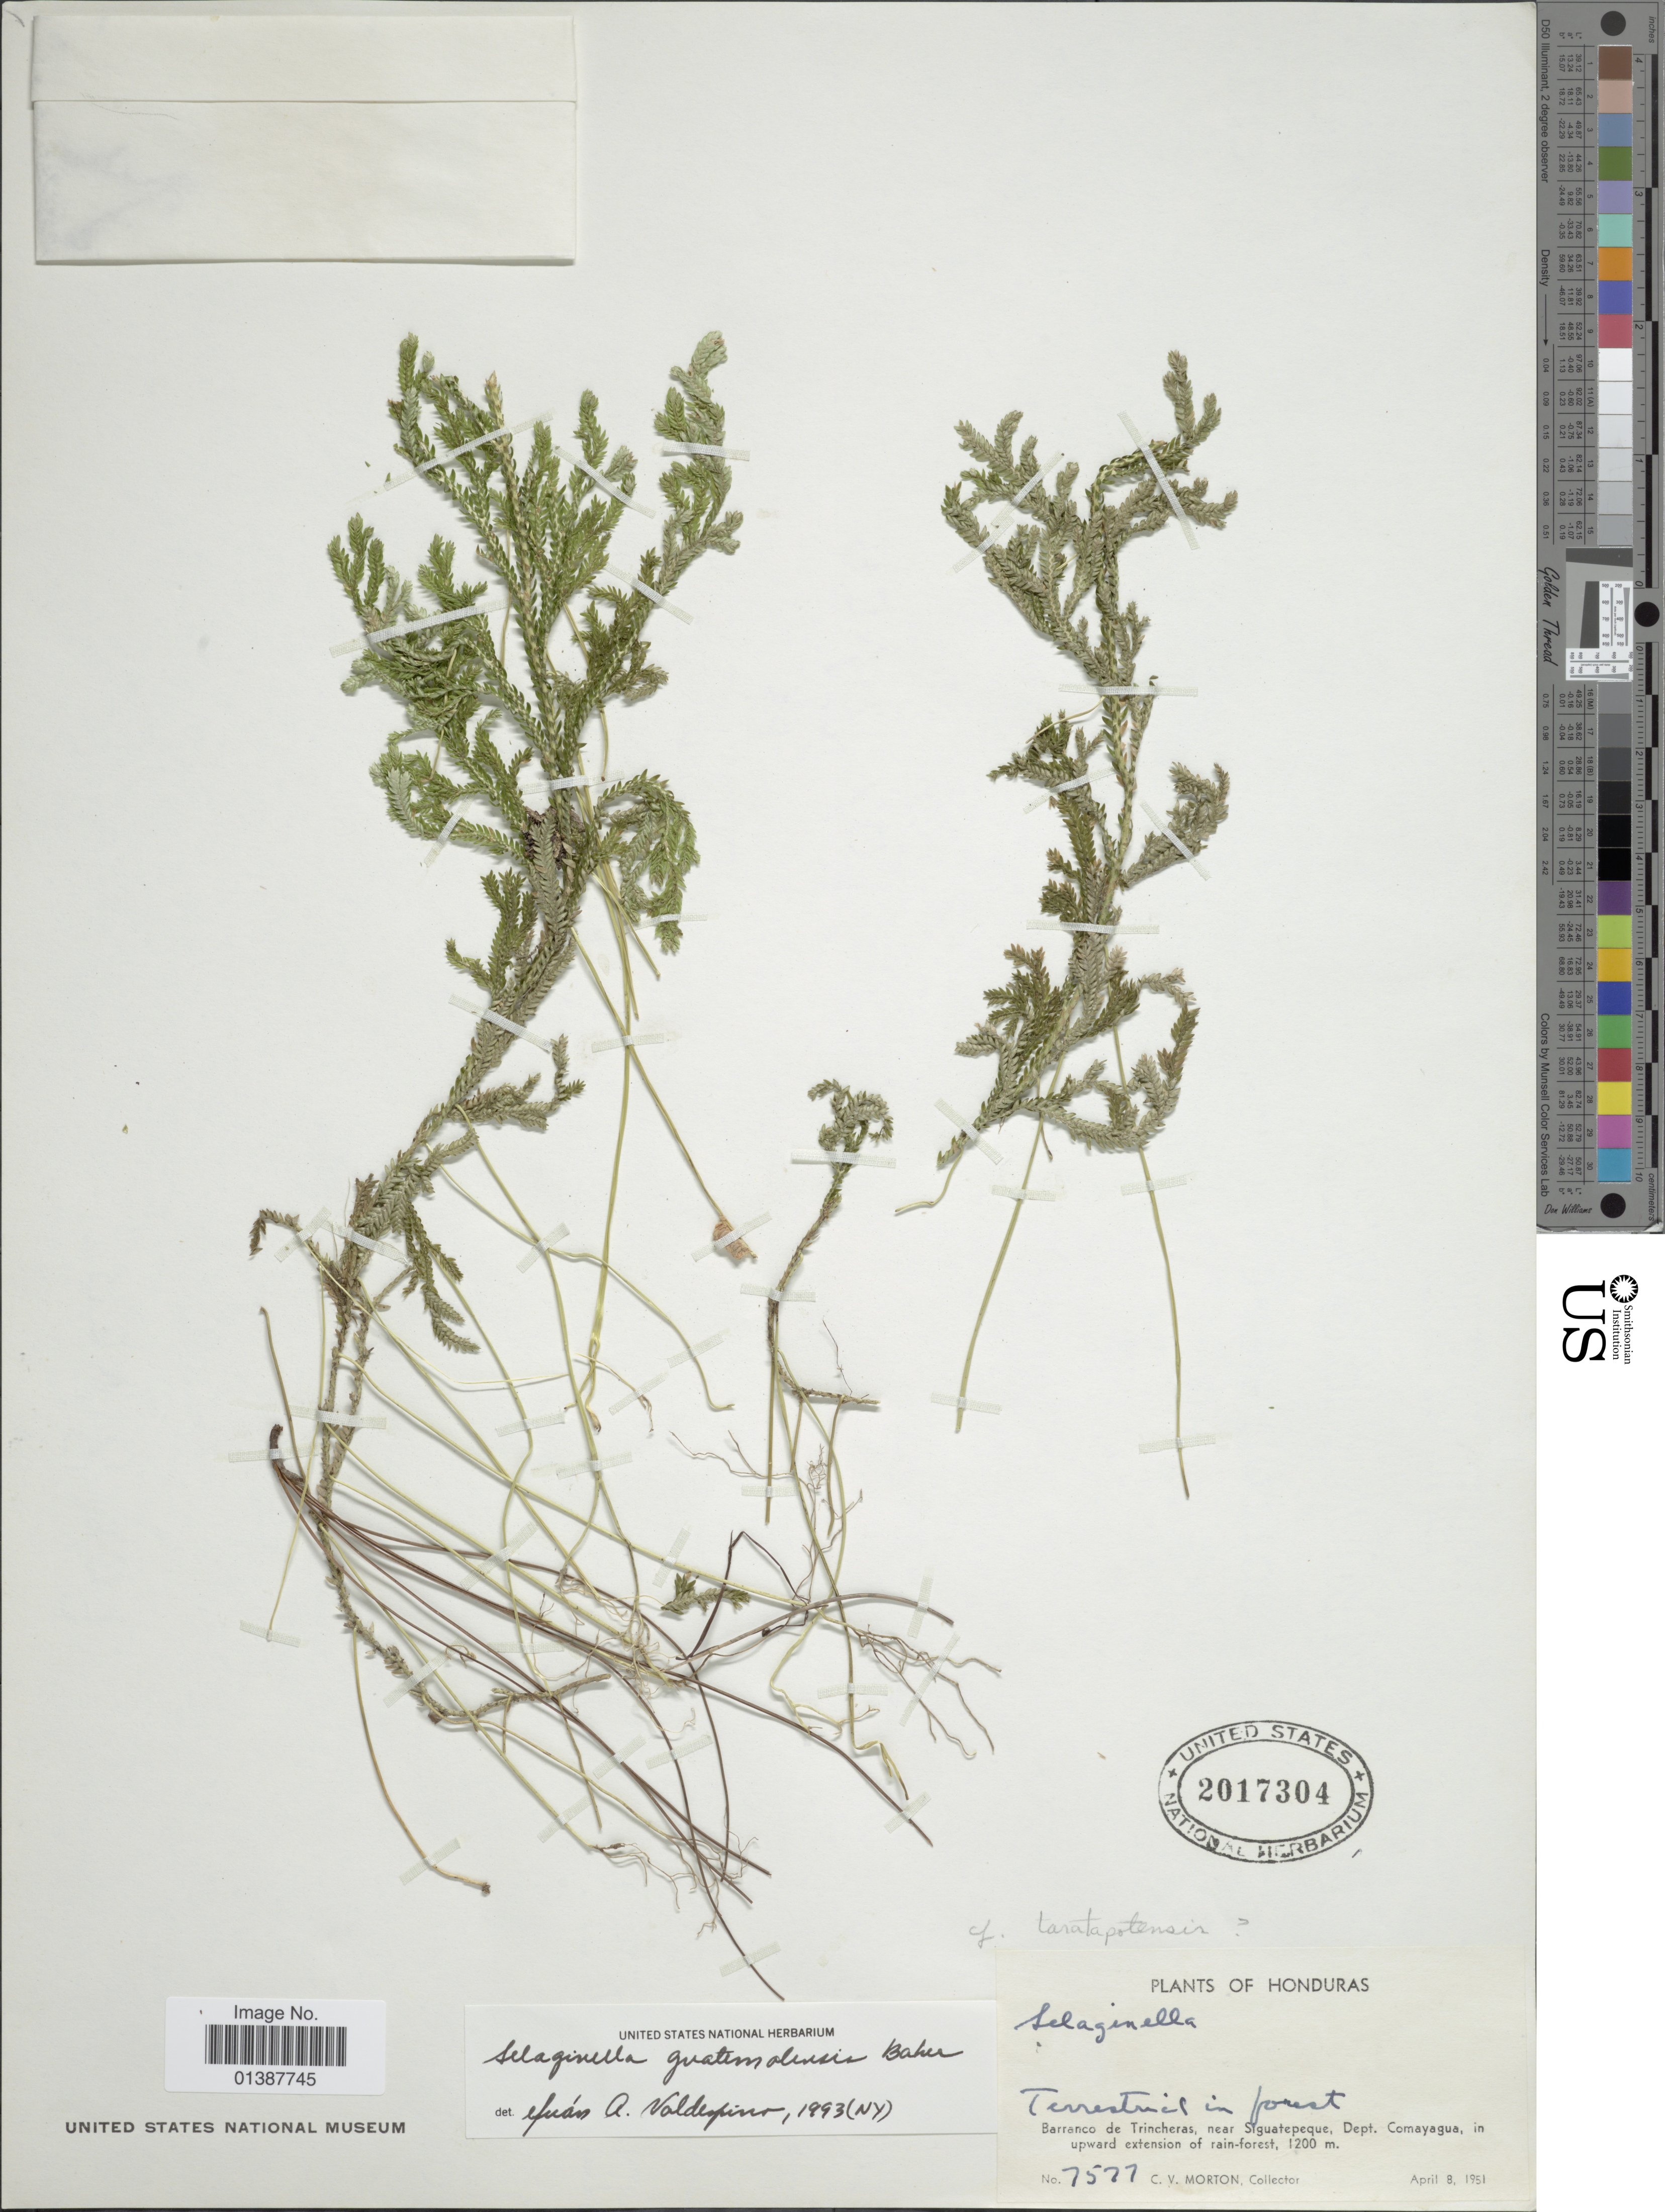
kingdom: Plantae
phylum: Tracheophyta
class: Lycopodiopsida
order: Selaginellales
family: Selaginellaceae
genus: Selaginella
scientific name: Selaginella guatemalensis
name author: Baker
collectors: C. V. Morton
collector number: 7577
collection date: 1951-04-08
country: Honduras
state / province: Comayagua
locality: Barranco de Trincheras, near Siguatepeque, Dept Comayagua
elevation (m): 1200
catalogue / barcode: US 2017304